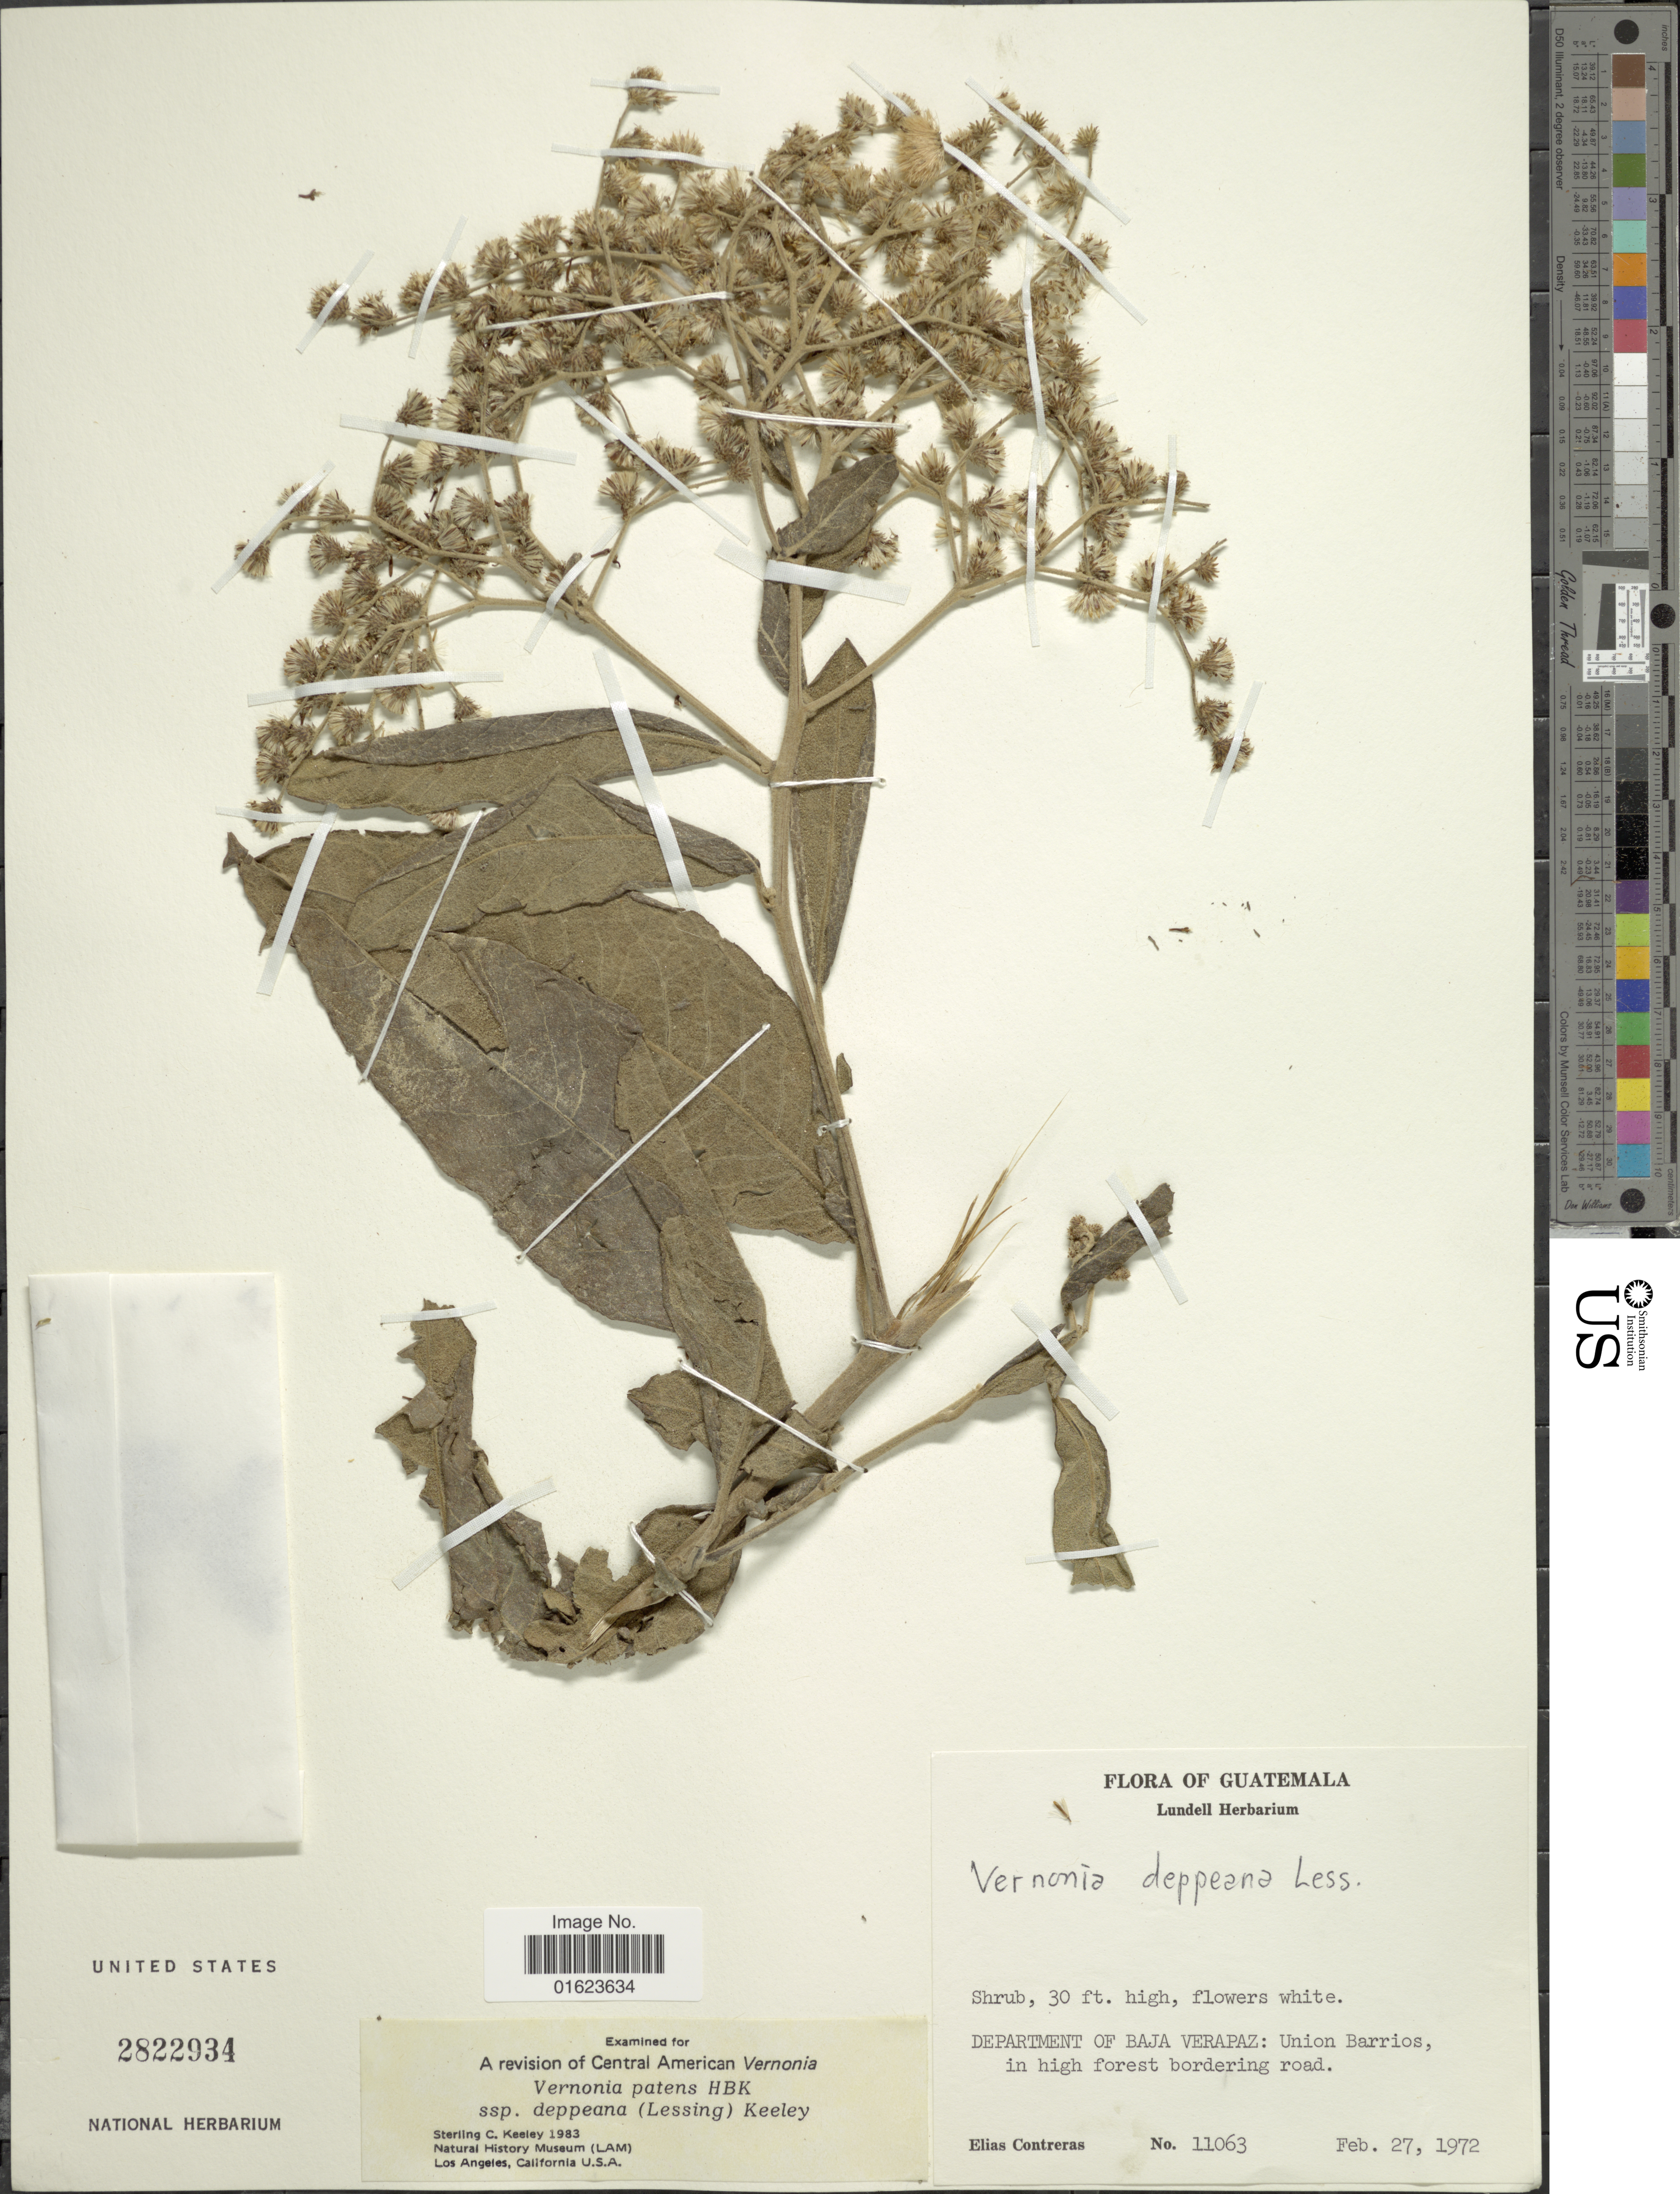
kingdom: Plantae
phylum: Tracheophyta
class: Magnoliopsida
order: Asterales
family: Asteraceae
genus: Vernonanthura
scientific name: Vernonanthura deppeana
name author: (Less.) H. Rob.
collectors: E. Contreras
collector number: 11063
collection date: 1972-02-27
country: Guatemala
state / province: Baja Verapaz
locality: Guatemala. Department of Baja Verapaz: Union Barrios, in high forest bordering road.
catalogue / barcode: US 2822934